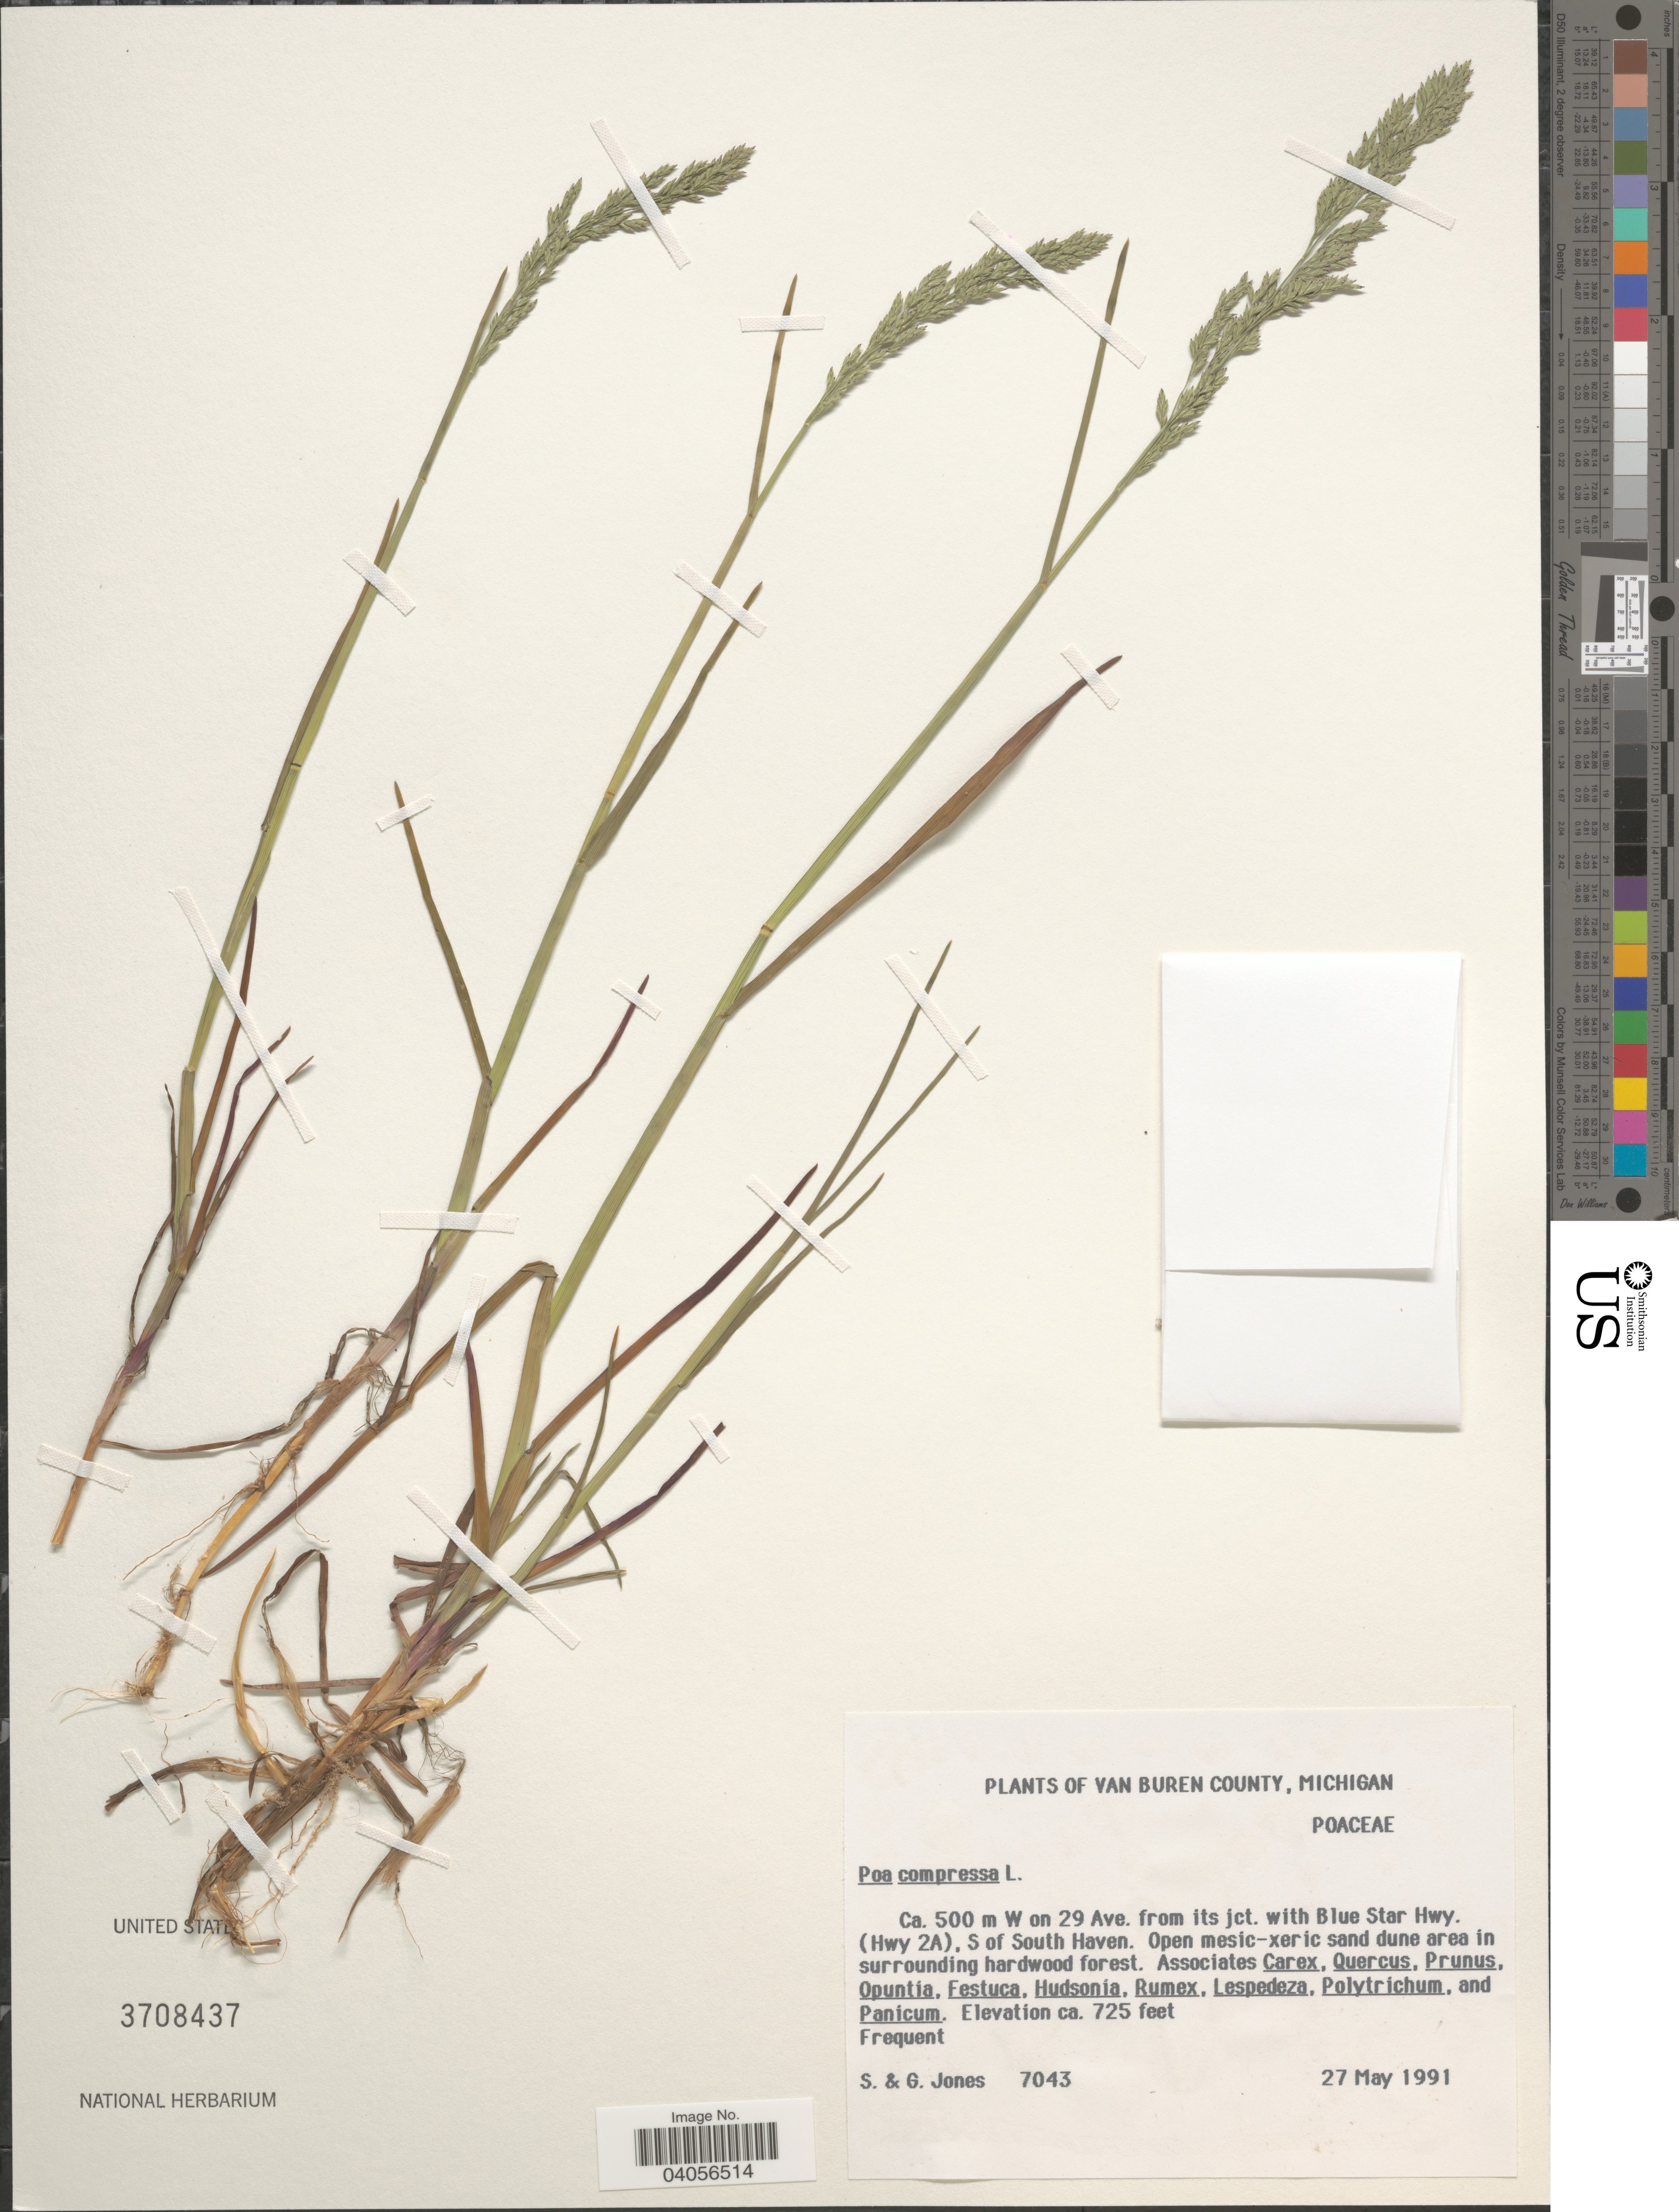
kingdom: Plantae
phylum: Tracheophyta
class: Liliopsida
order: Poales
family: Poaceae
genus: Poa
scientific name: Poa compressa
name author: L.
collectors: S. Jones & G. Jones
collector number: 7043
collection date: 1991-05-27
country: United States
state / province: Michigan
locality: Van Buren County. Ca. 500 m W on 29 Ave. from its jct. with Blue Star Hwy. (Hwy 2A), S of South Haven.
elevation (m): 221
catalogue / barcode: US 3708437